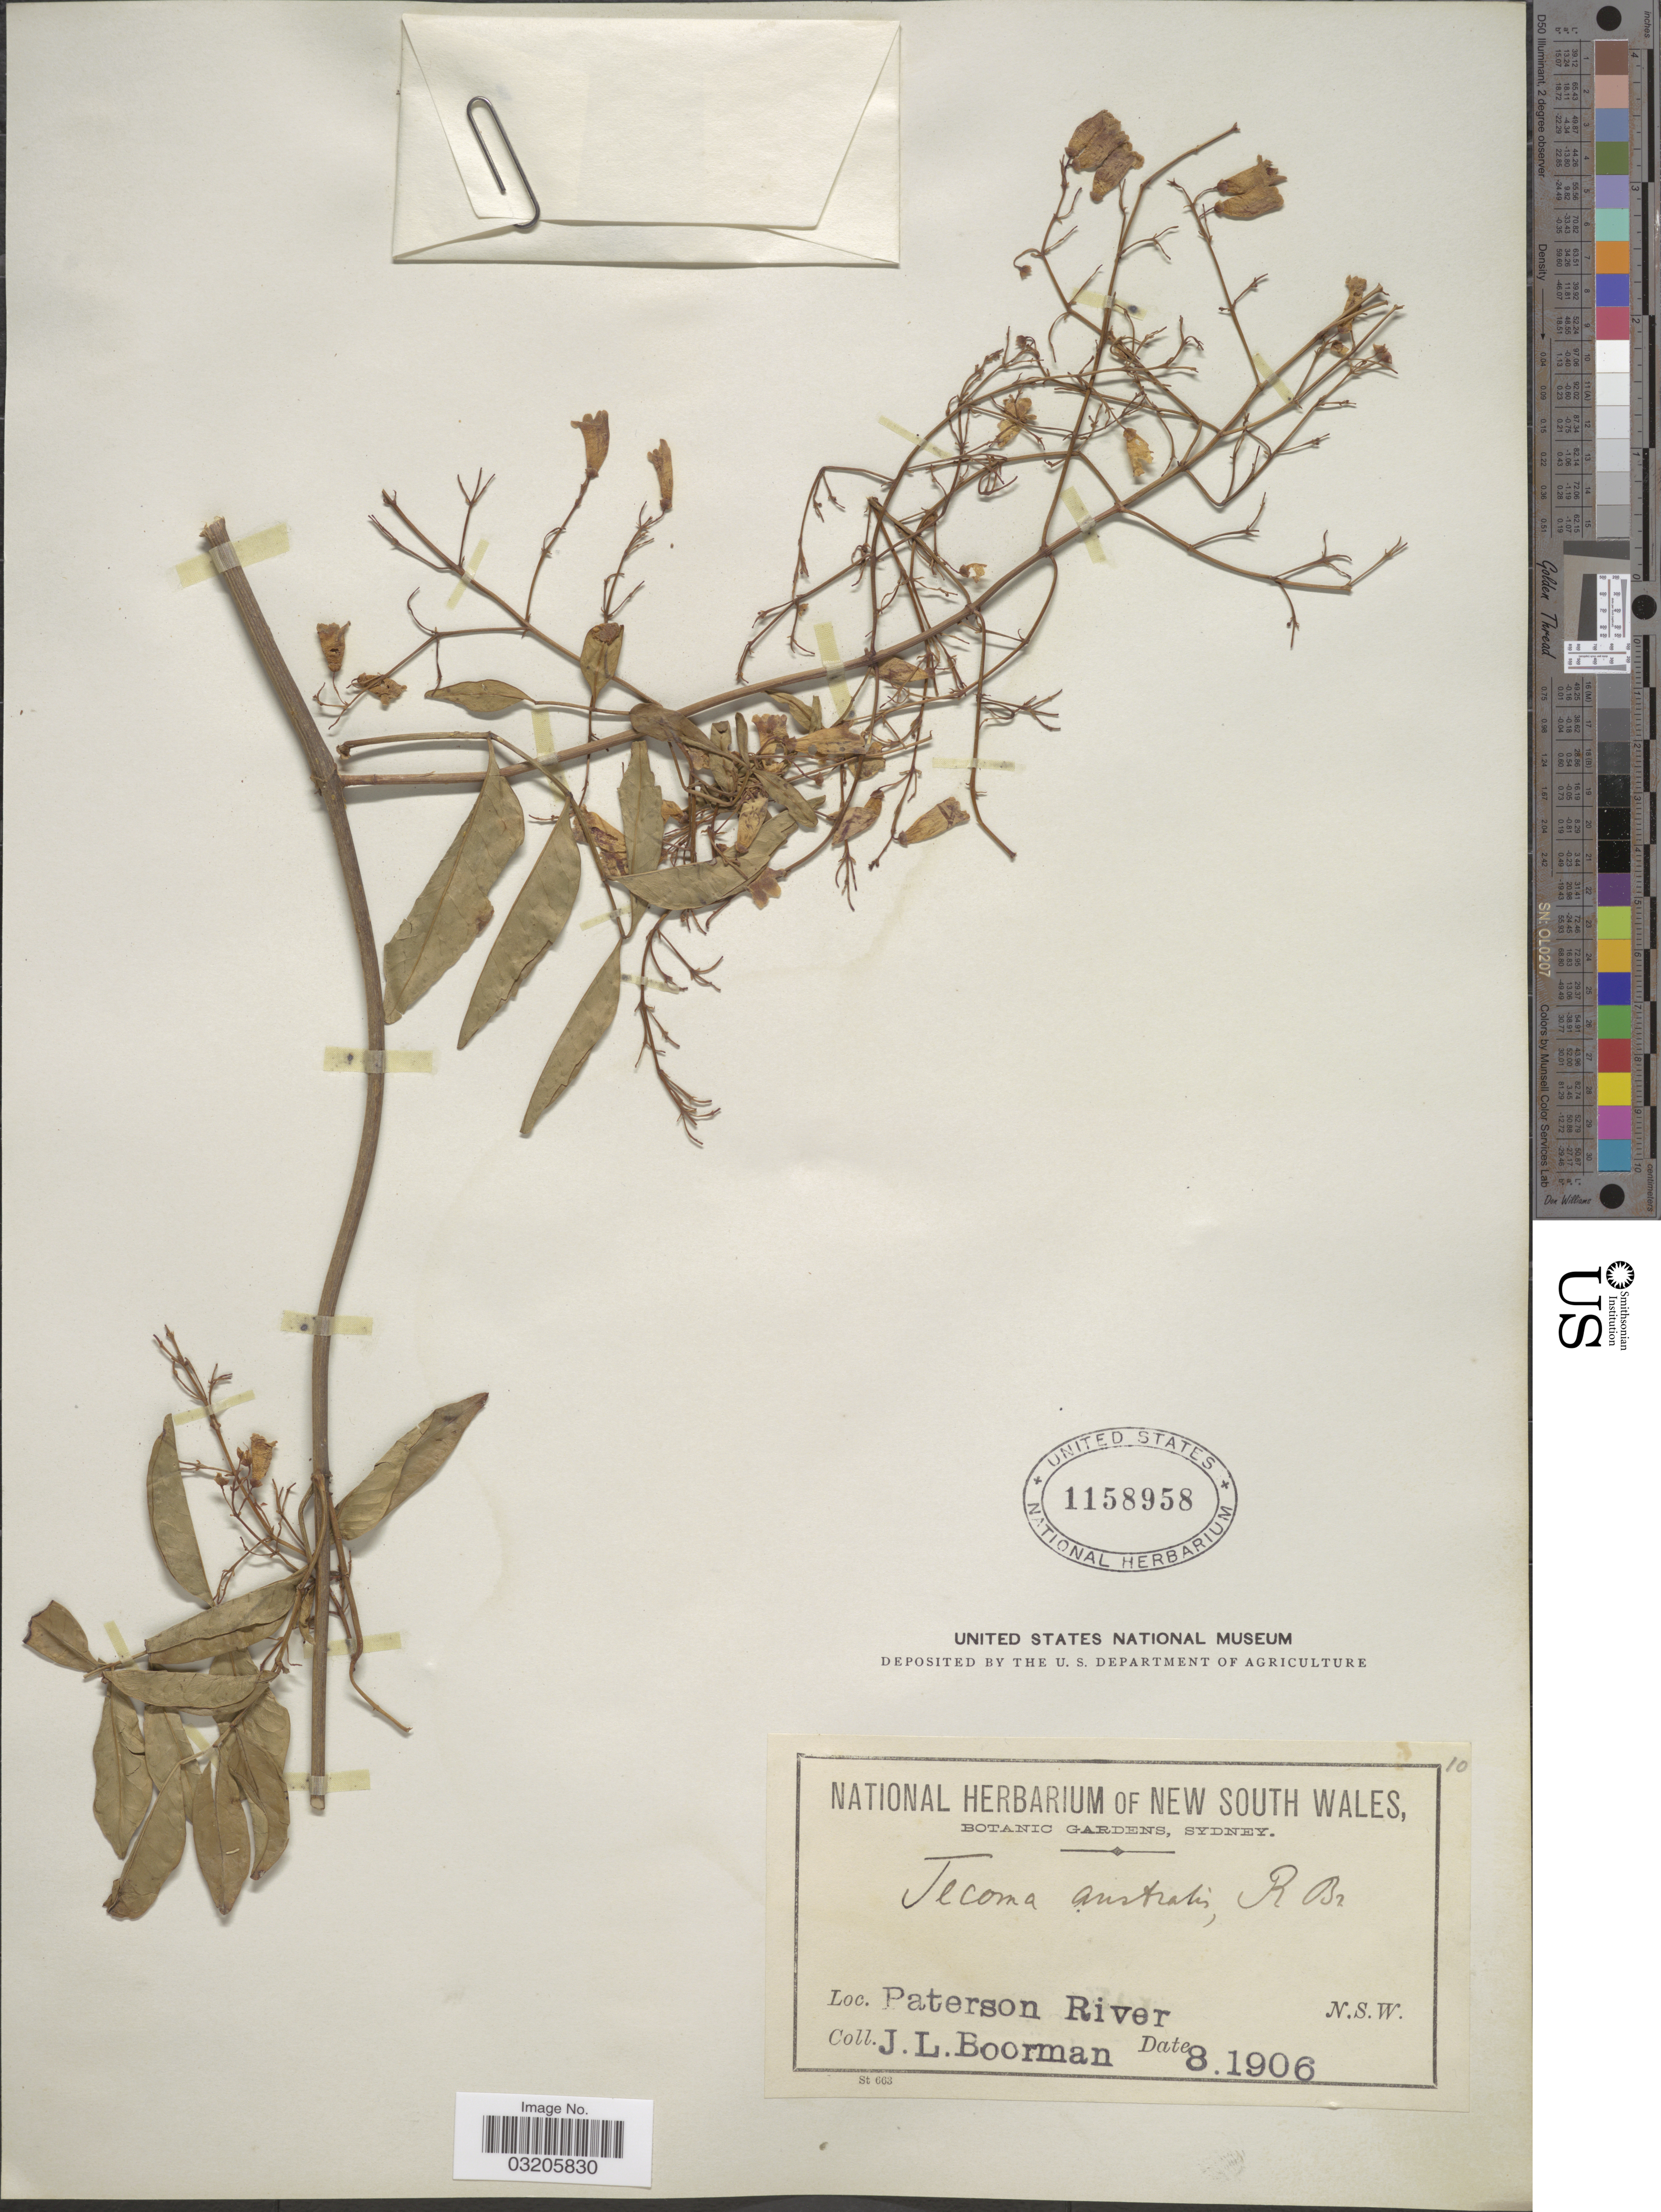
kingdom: Plantae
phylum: Tracheophyta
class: Magnoliopsida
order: Lamiales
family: Bignoniaceae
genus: Tecoma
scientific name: Tecoma australis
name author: R. Br.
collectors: J. Boorman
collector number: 10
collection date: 1906-08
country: Australia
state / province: New South Wales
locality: Paterson River.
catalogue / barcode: US 1158958